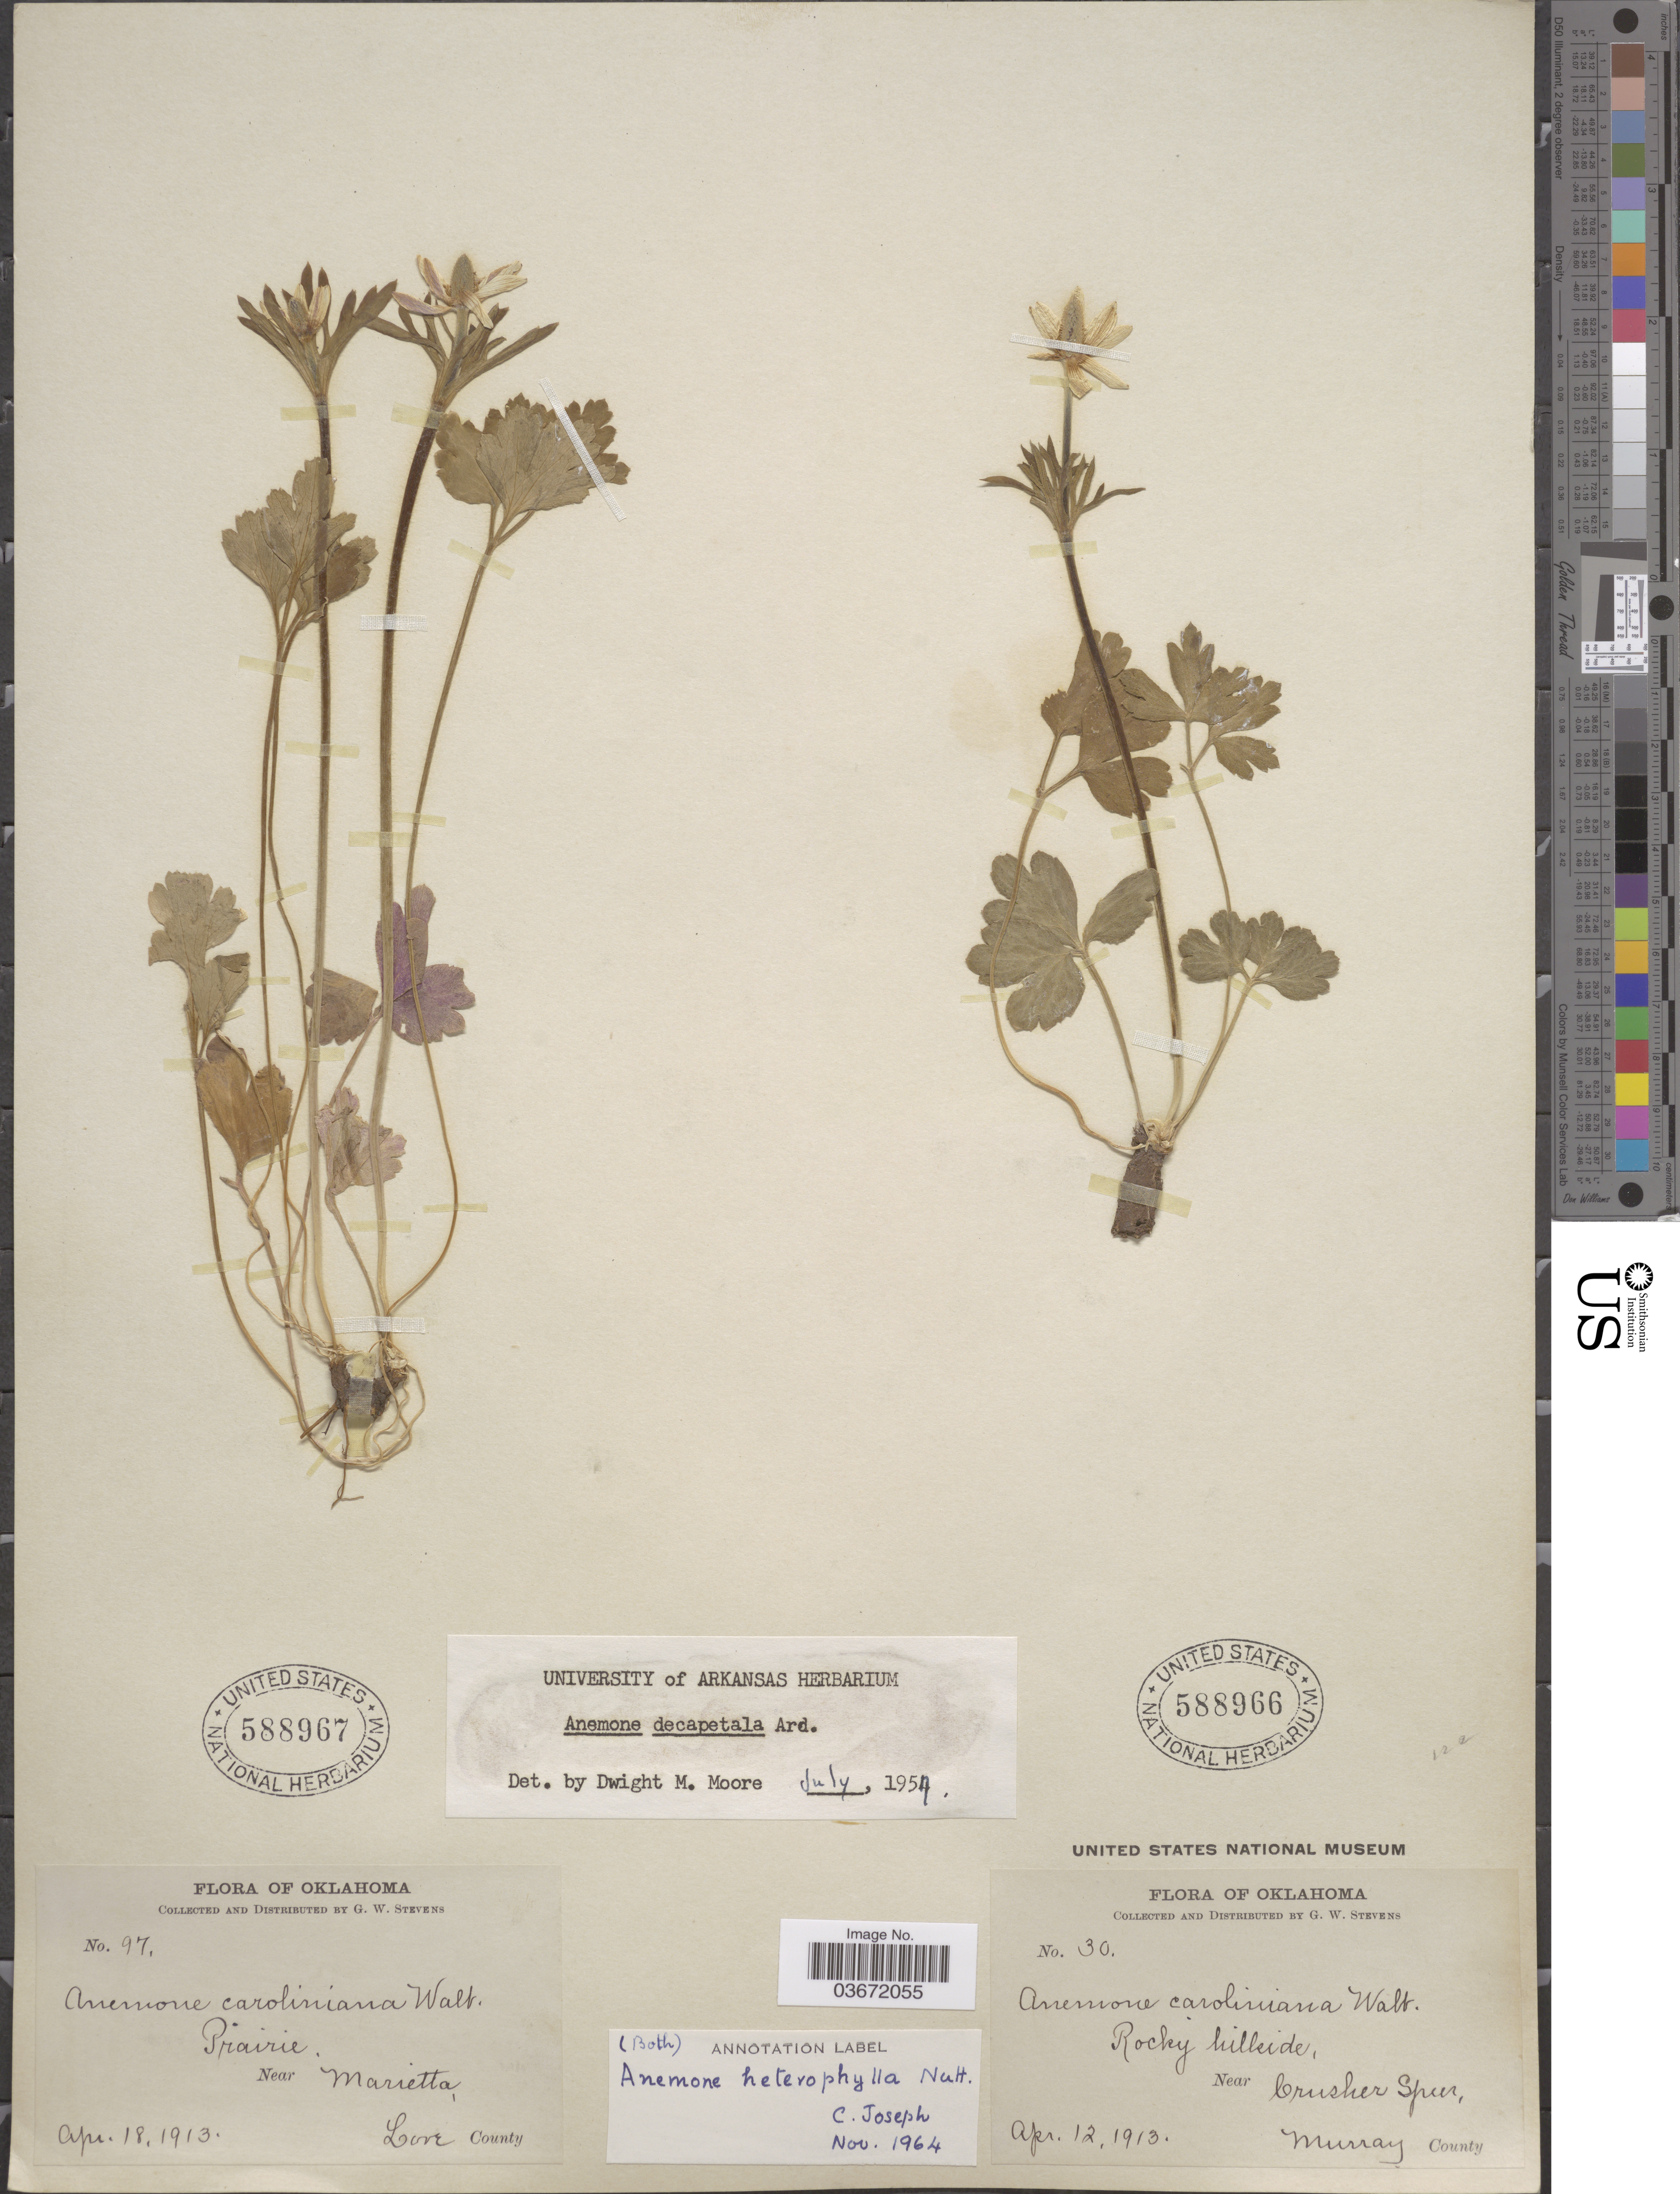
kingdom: Plantae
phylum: Tracheophyta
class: Magnoliopsida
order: Ranunculales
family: Ranunculaceae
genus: Anemone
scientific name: Anemone heterophylla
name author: Nutt. & Alph. Wood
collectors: G. W. Stevens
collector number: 30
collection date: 1913-04-12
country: United States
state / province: Oklahoma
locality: Near Crusher Spur, Murray County.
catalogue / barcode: US 588966